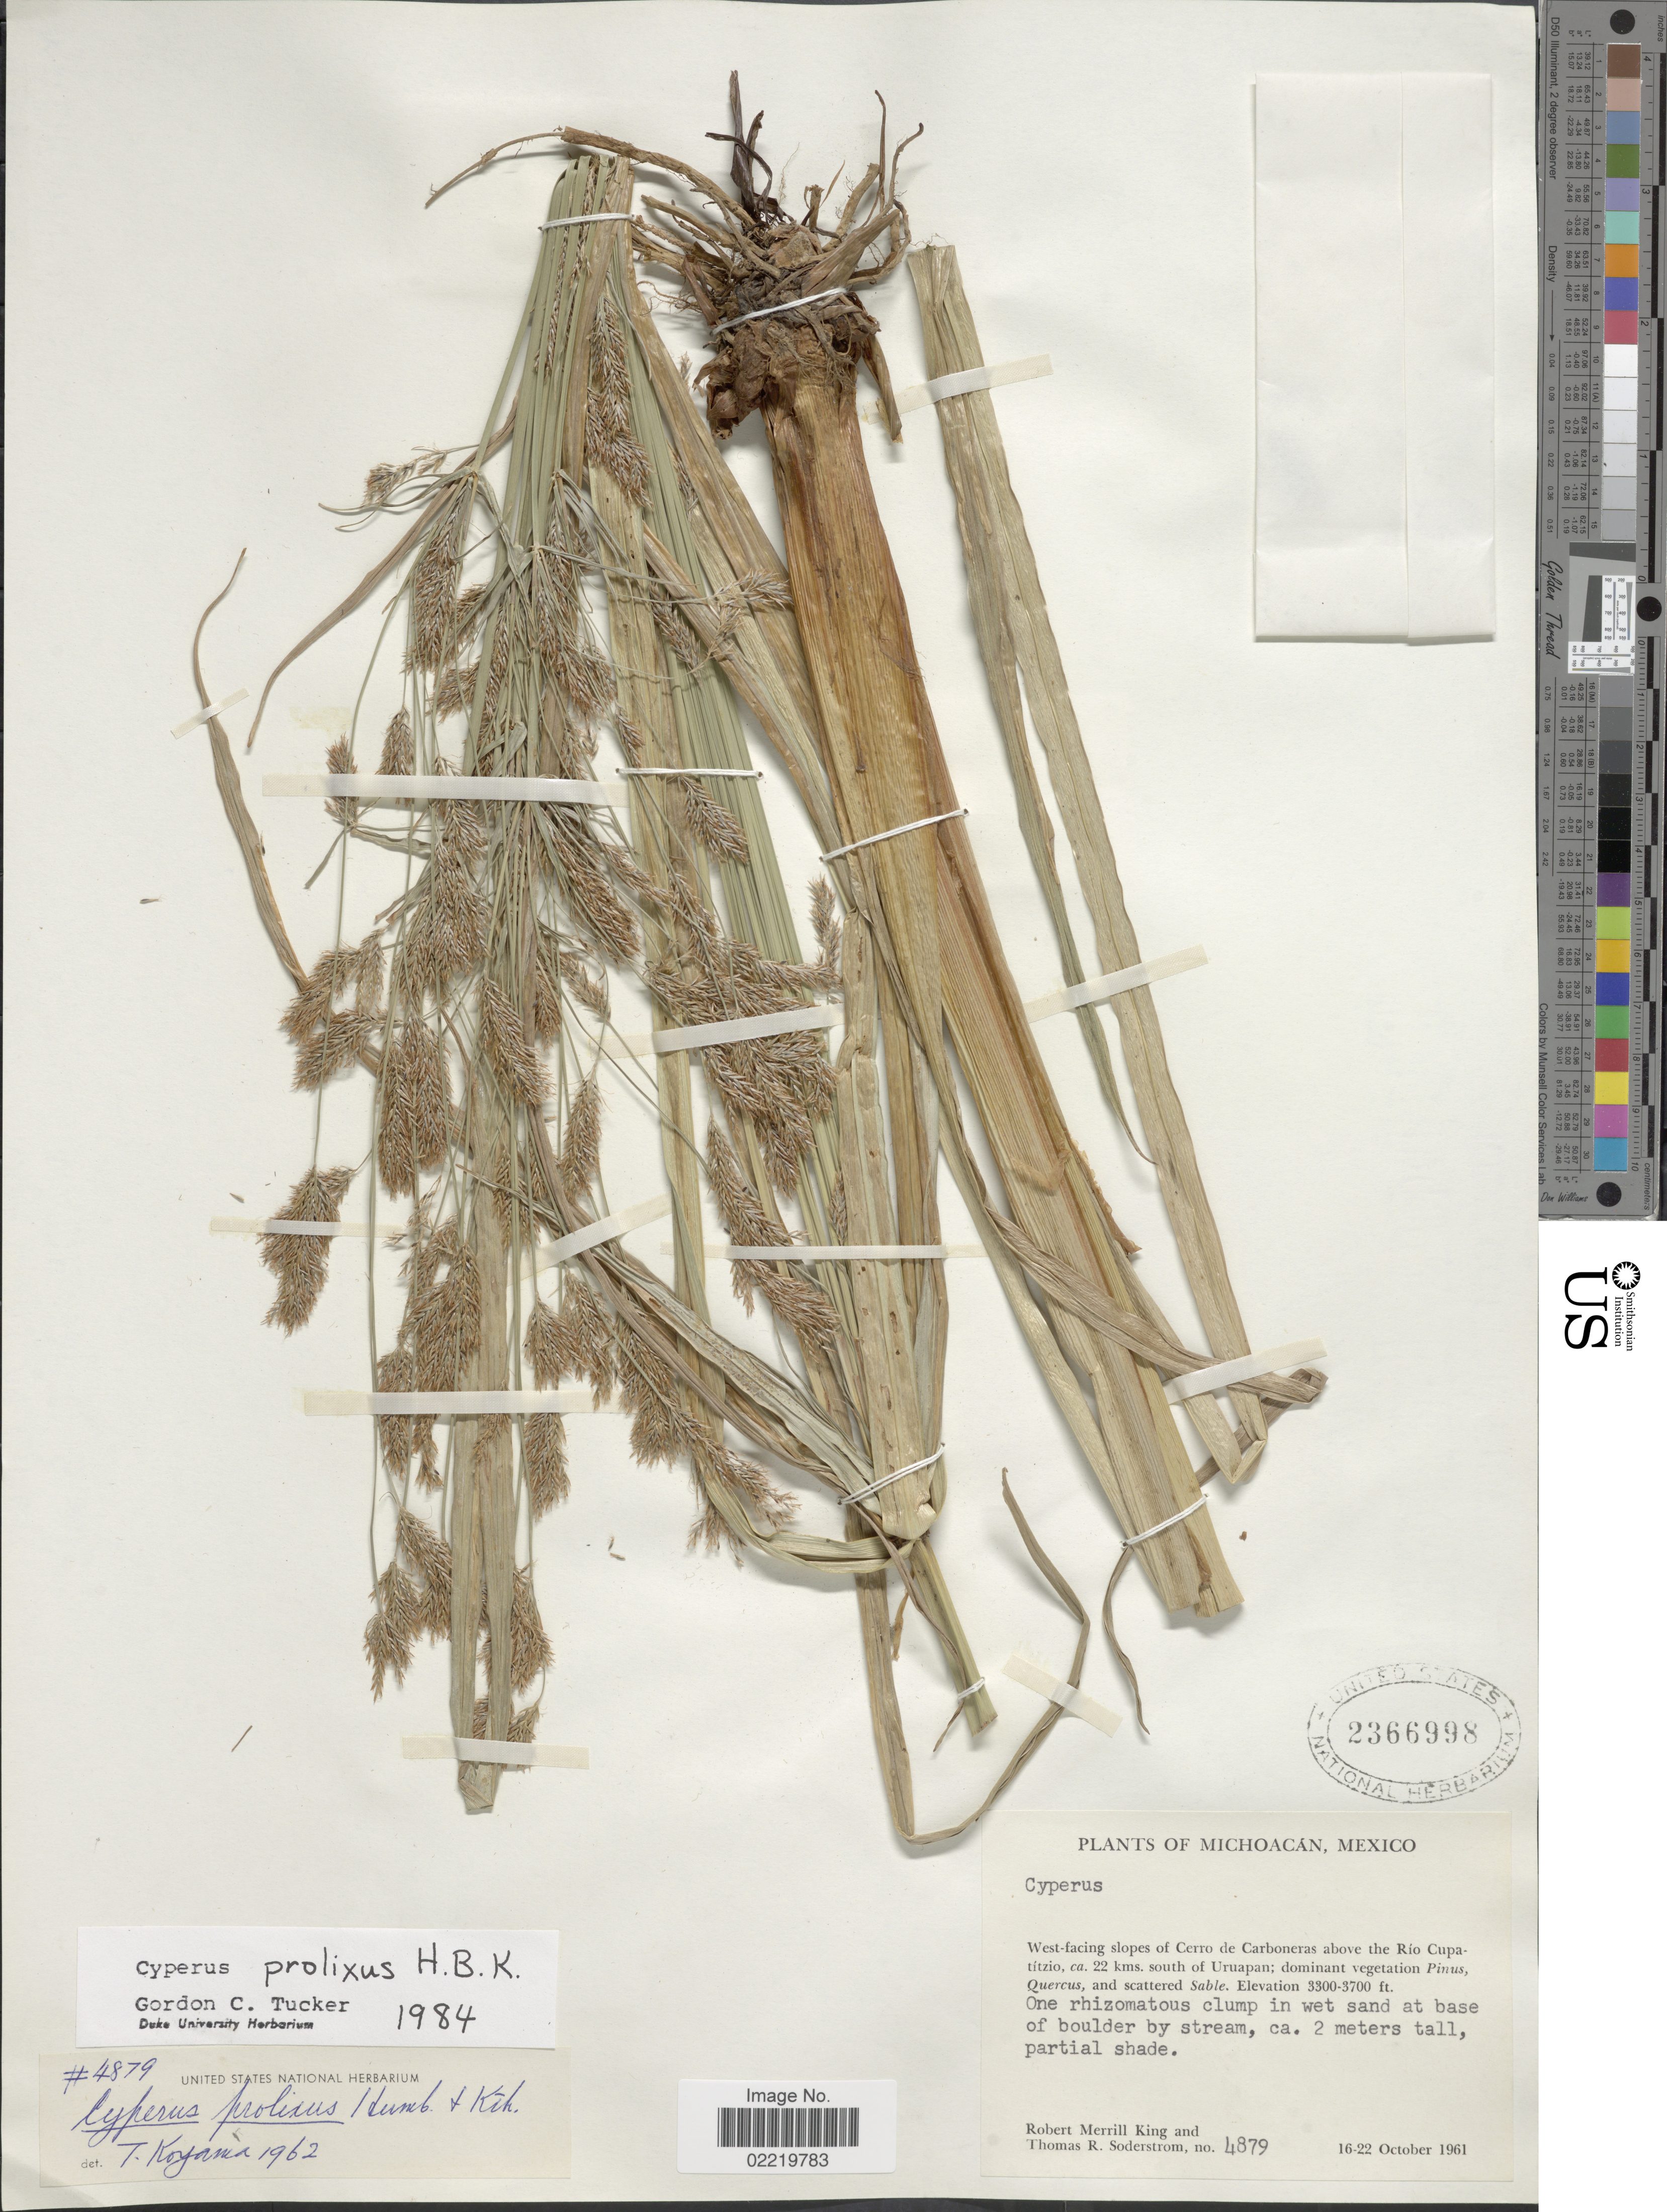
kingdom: Plantae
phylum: Tracheophyta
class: Liliopsida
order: Poales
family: Cyperaceae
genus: Cyperus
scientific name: Cyperus prolixus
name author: Kunth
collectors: R. M. King & T. R. Soderstrom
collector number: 4879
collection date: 1961-10-16/1961-10-22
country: Mexico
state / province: Michoacán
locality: West-facing slopes of Cerro de Carboneras above the Río Cupatítzio, ca 22 kms south of Uruapan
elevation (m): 1006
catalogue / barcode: US 2366998